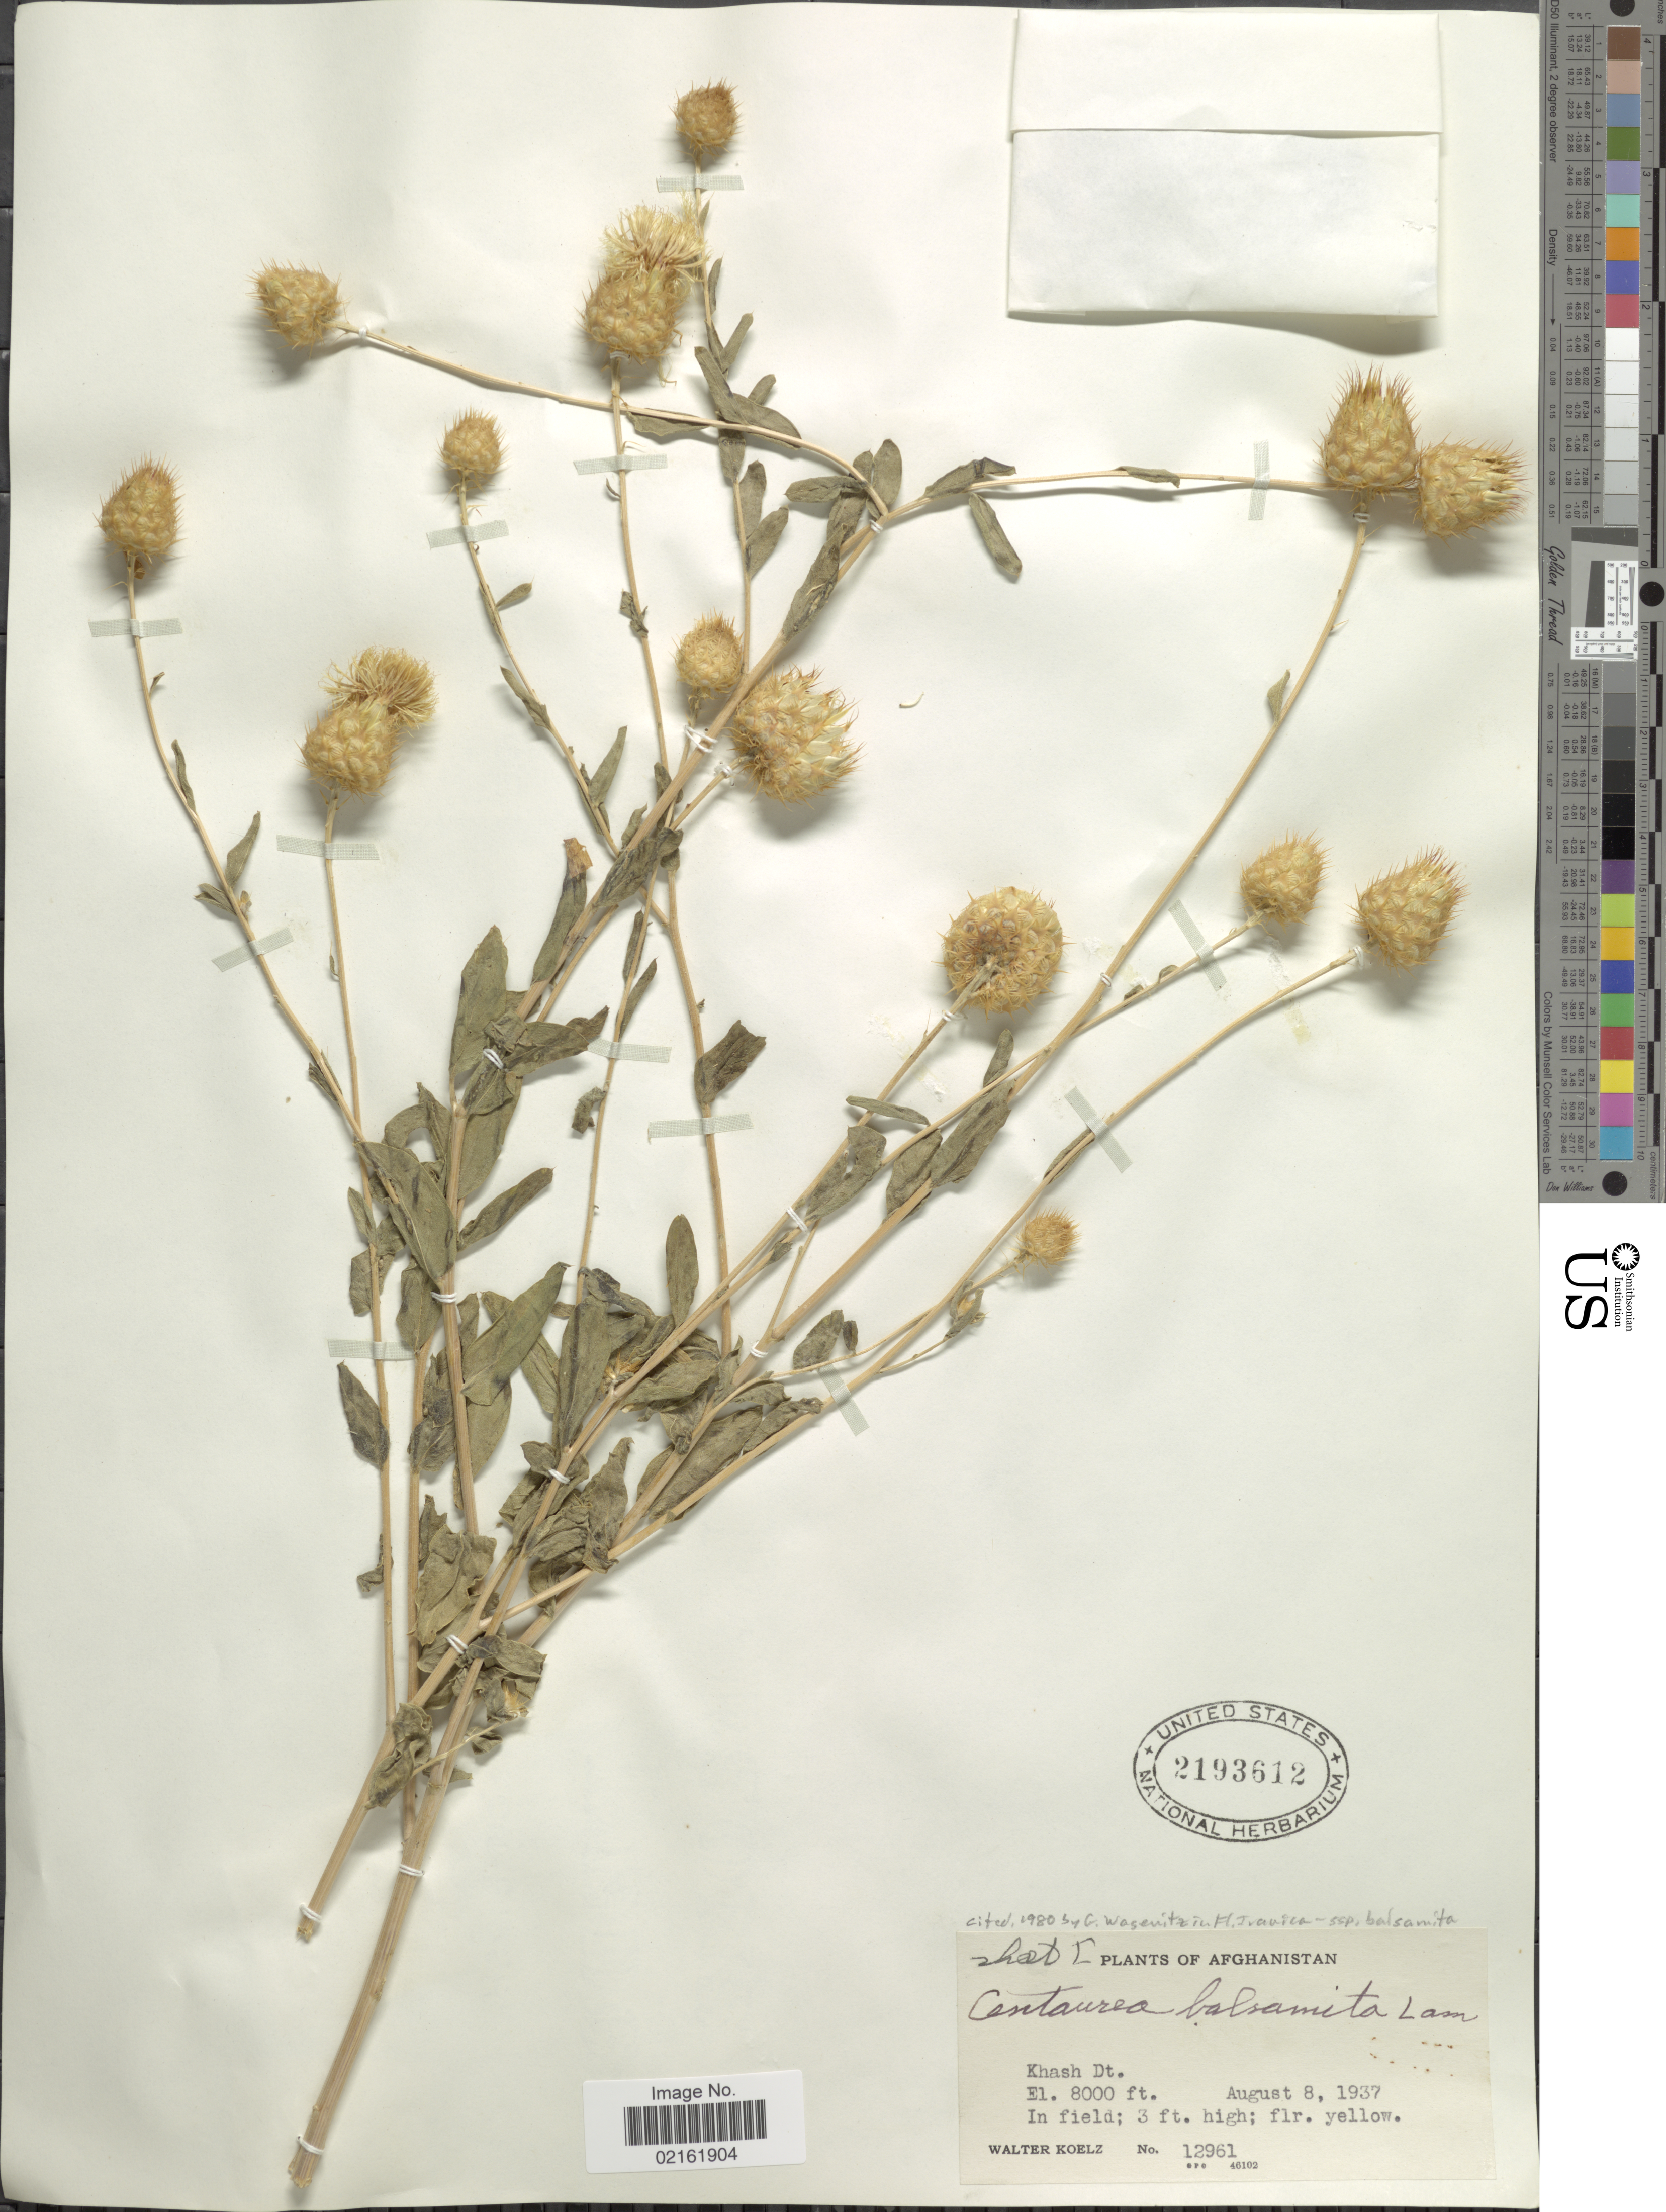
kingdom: Plantae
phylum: Tracheophyta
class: Magnoliopsida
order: Asterales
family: Asteraceae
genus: Stizolophus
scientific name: Stizolophus balsamita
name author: (Lam.) Cass. & Takht.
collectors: W. N. Koelz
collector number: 12961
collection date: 1937-08-08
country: Afghanistan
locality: Khash Dt.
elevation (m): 2438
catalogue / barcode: US 2193612